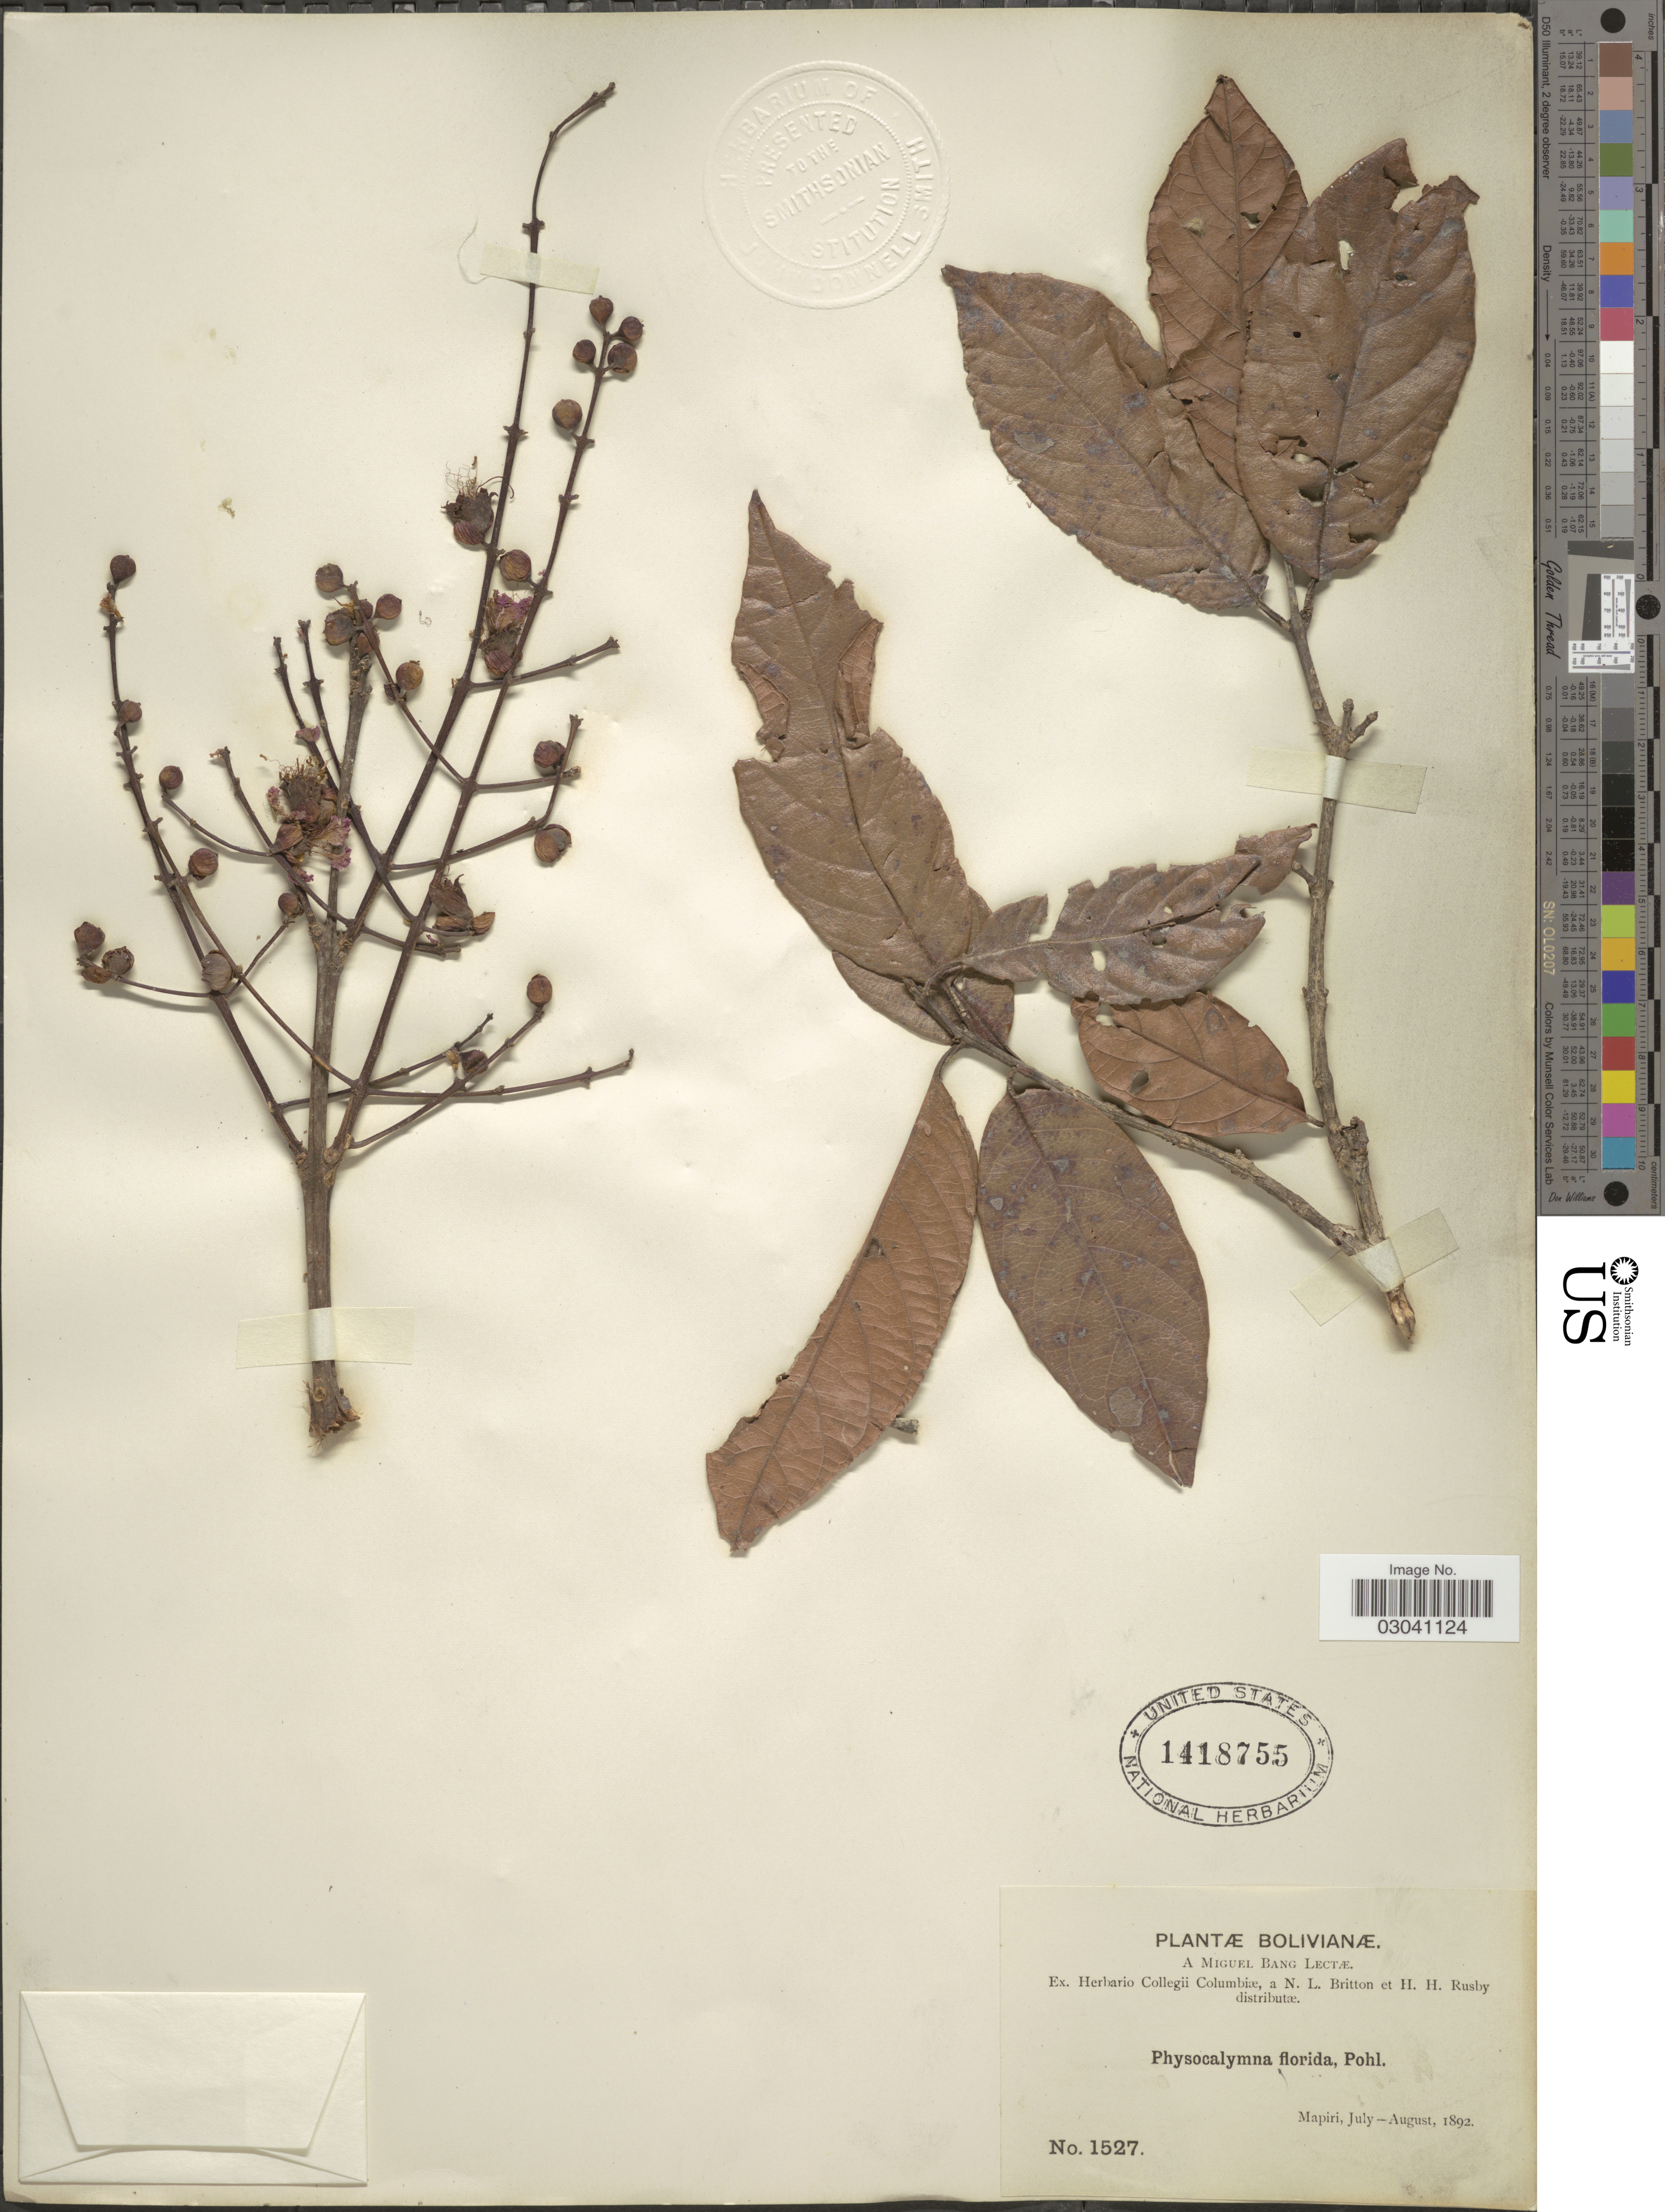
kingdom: Plantae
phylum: Tracheophyta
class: Magnoliopsida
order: Myrtales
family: Lythraceae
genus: Physocalymma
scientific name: Physocalymma scaberrimum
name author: Pohl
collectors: M. Bang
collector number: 1527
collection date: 1892-07/1892-08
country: Bolivia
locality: Mapiri.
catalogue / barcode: US 1418755